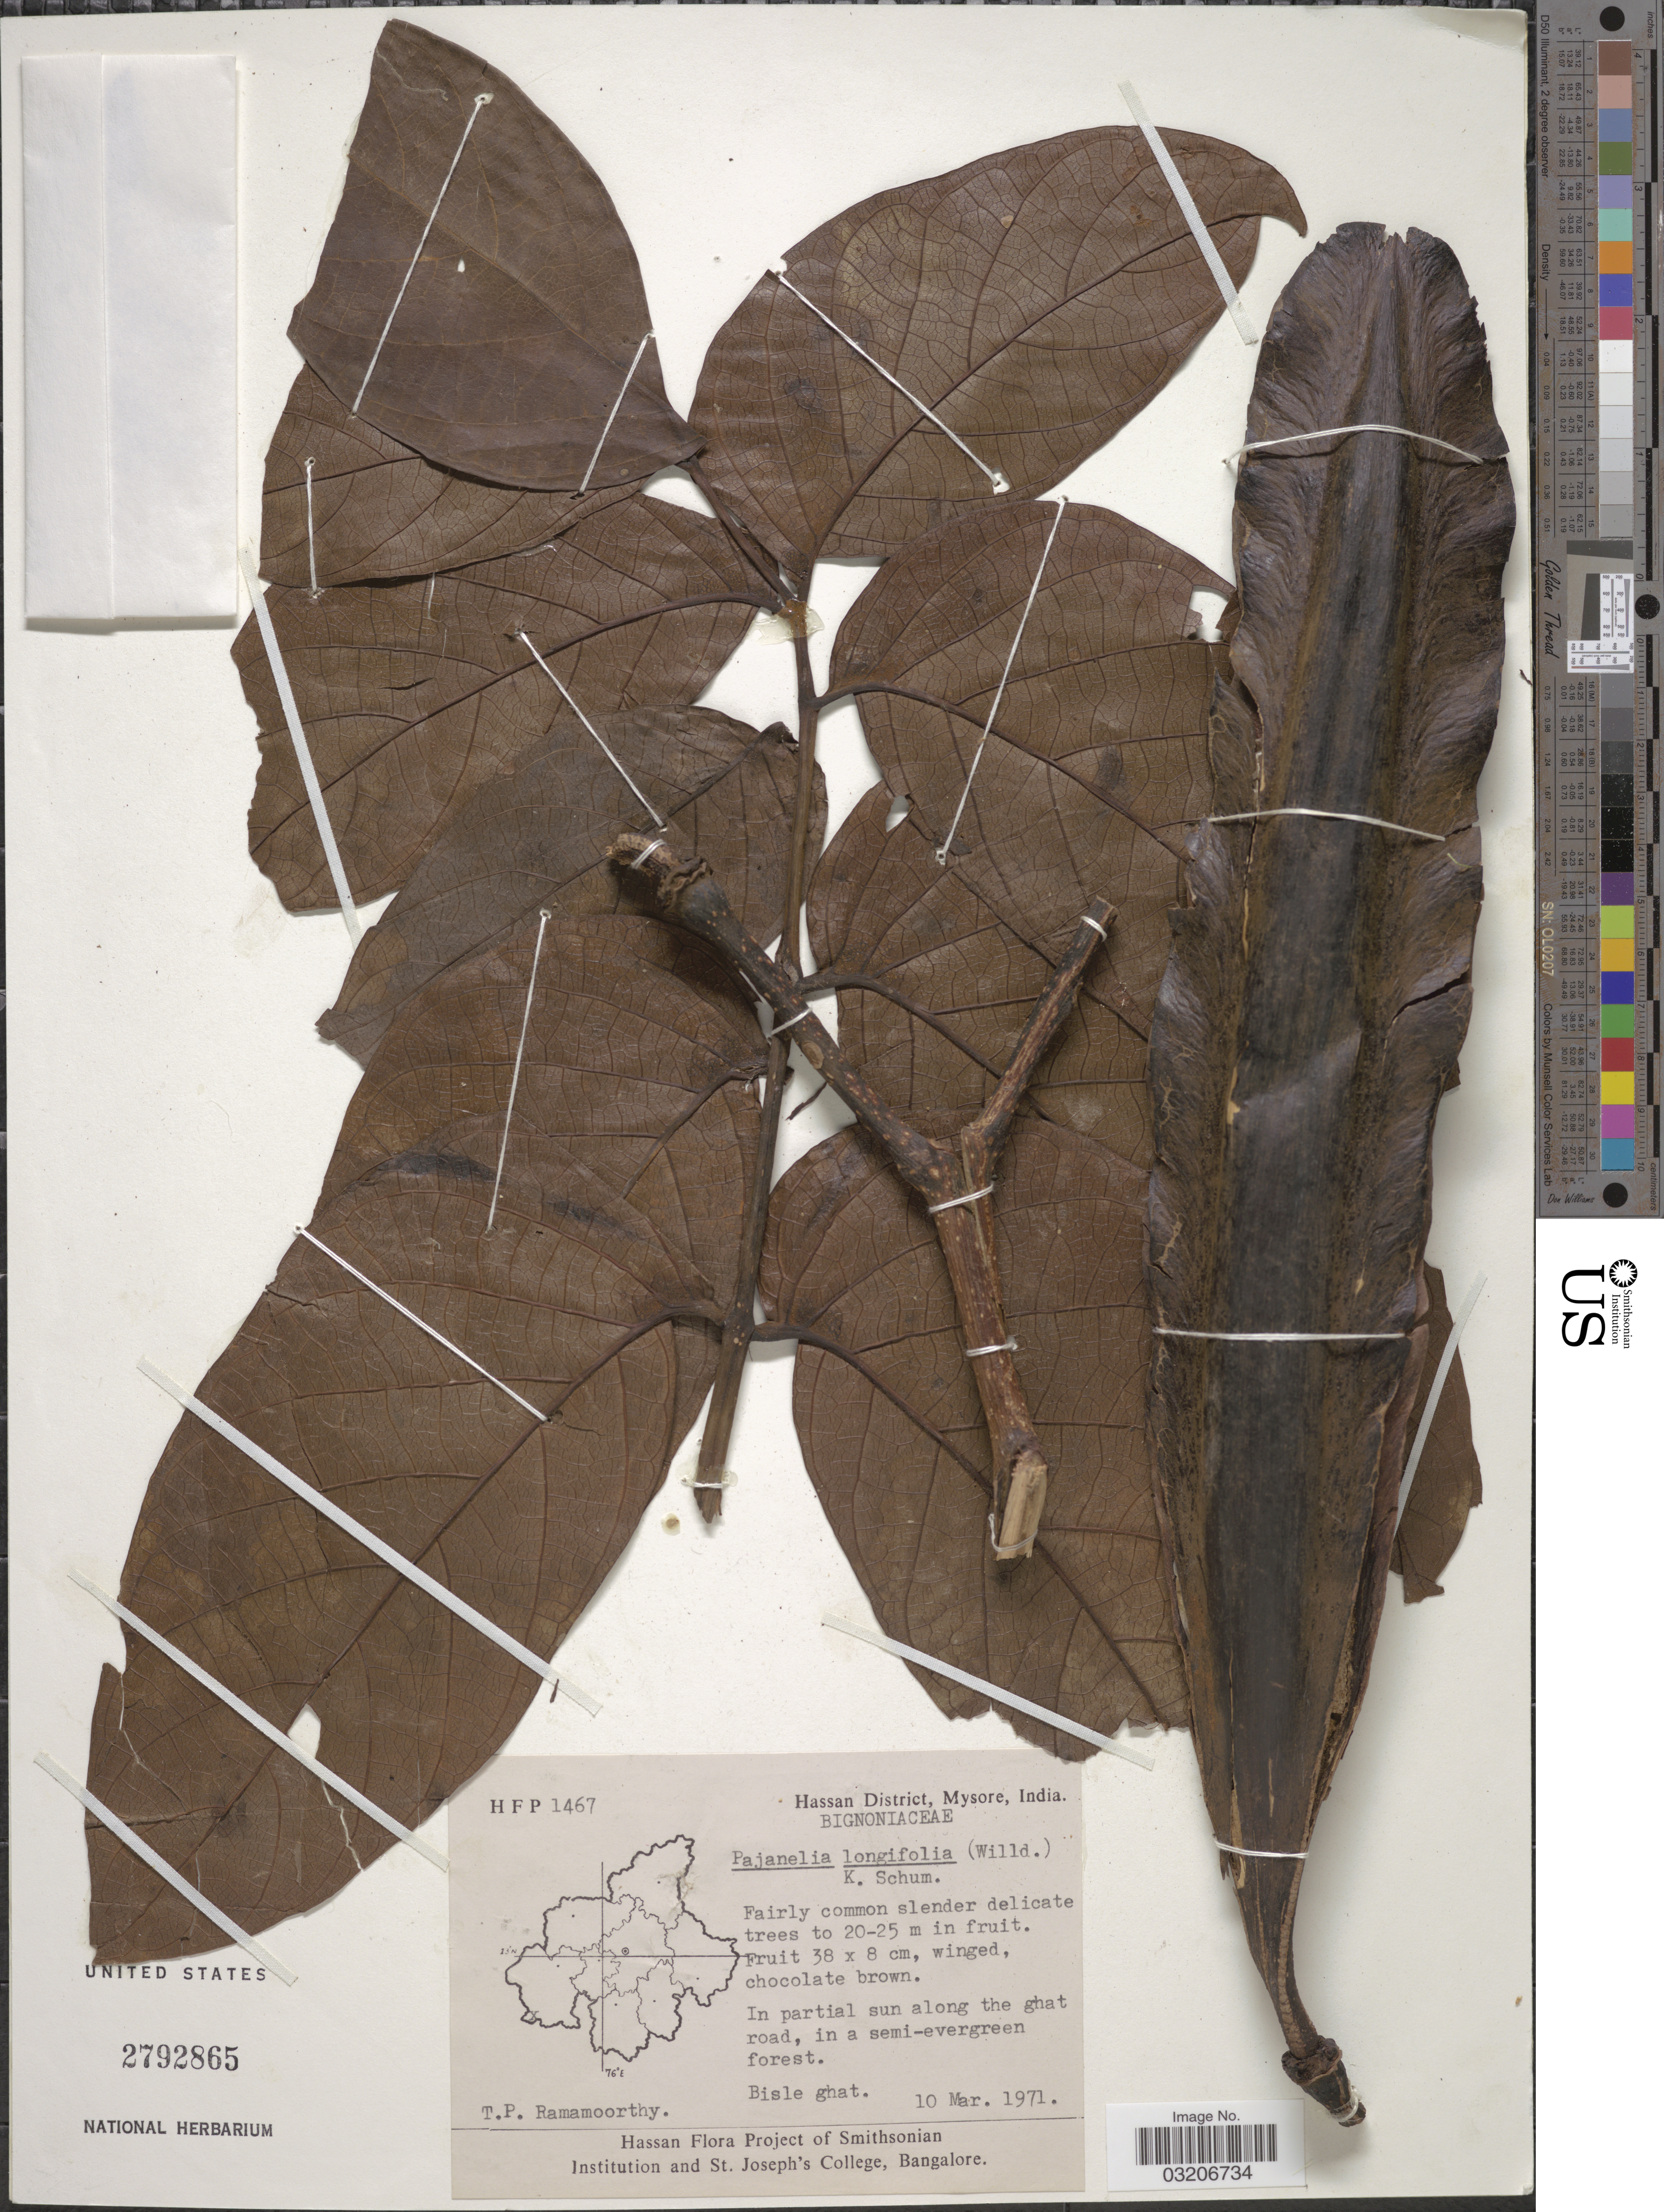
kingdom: Plantae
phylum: Tracheophyta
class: Magnoliopsida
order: Lamiales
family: Bignoniaceae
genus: Pajanelia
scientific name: Pajanelia longifolia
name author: K. Schum.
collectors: T. P. Ramamoorthy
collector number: HFP1467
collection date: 1971-03-10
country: India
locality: Hassan District, Mysore. Bisle ghat.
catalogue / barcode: US 2792865